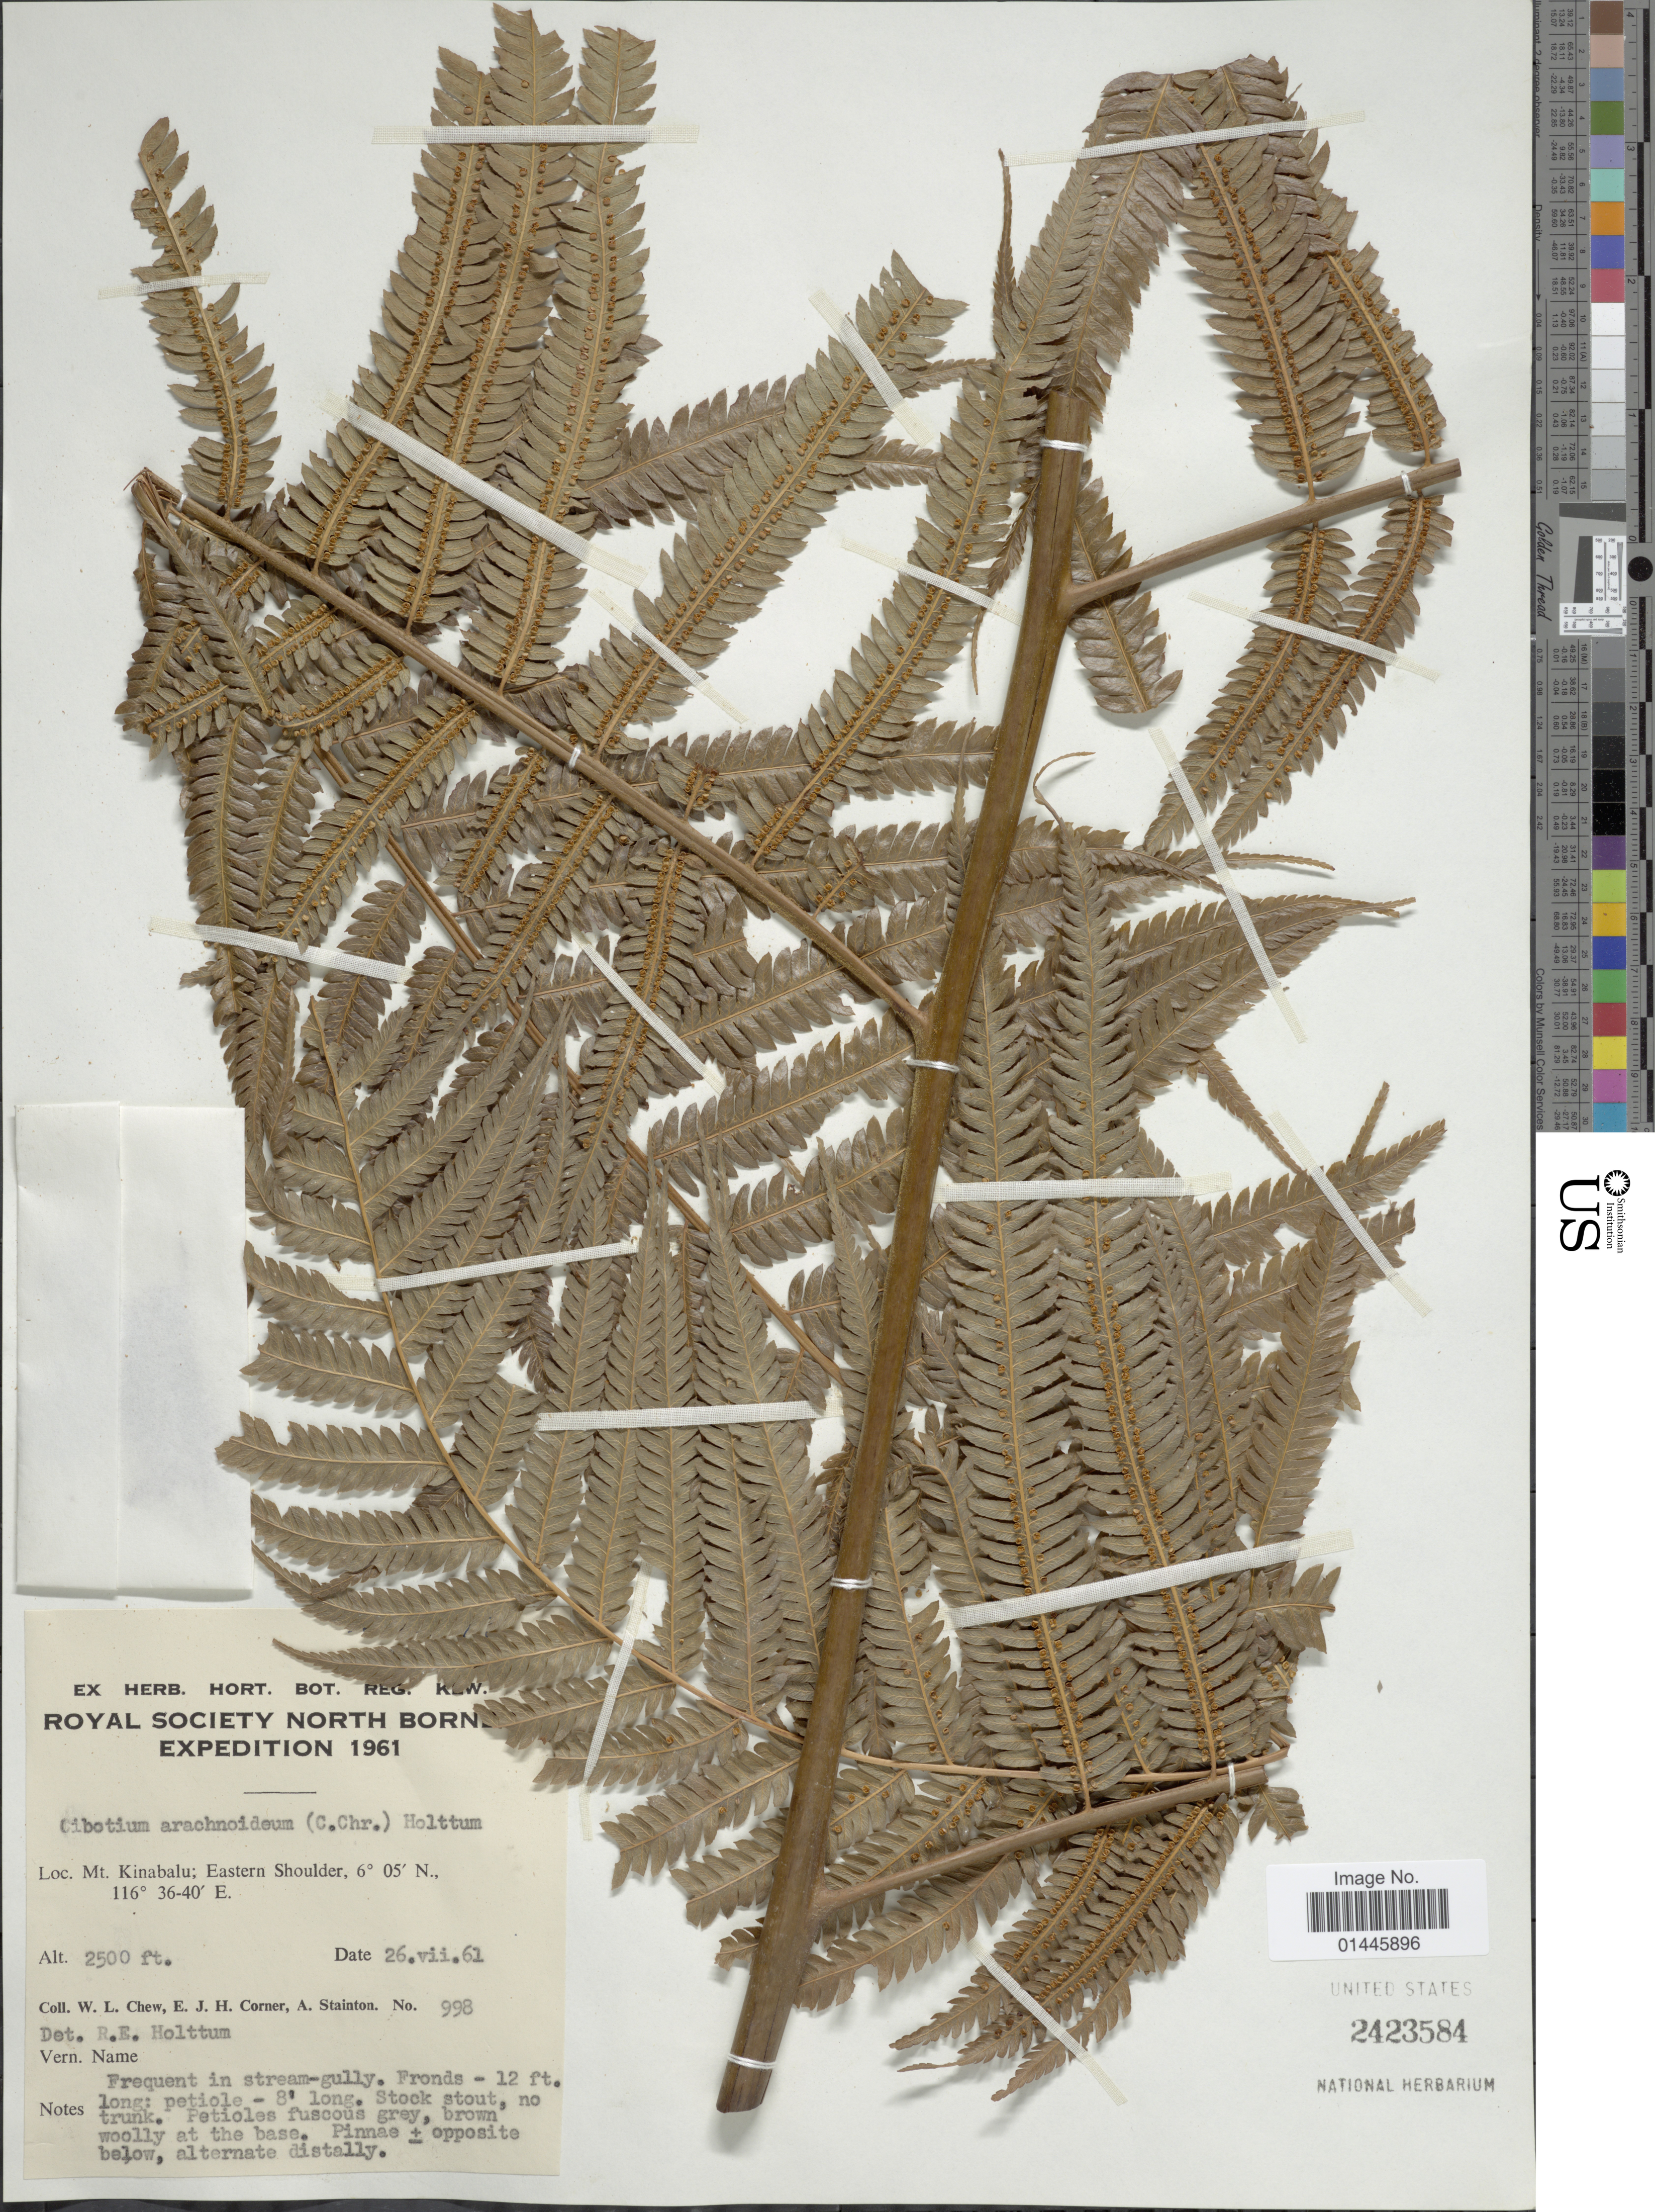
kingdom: Plantae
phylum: Tracheophyta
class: Polypodiopsida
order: Cyatheales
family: Cibotiaceae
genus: Cibotium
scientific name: Cibotium arachnoideum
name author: (C. Chr.) Holttum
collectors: W. Chew, E. Corner & A. Stainton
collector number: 998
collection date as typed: Transcribed d/m/y: 26/7/61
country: Malaysia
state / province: Sabah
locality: Mt. Kinabalu; Eastern Shoulder, North Borneo [unsure placement].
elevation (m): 762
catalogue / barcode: US 2423584